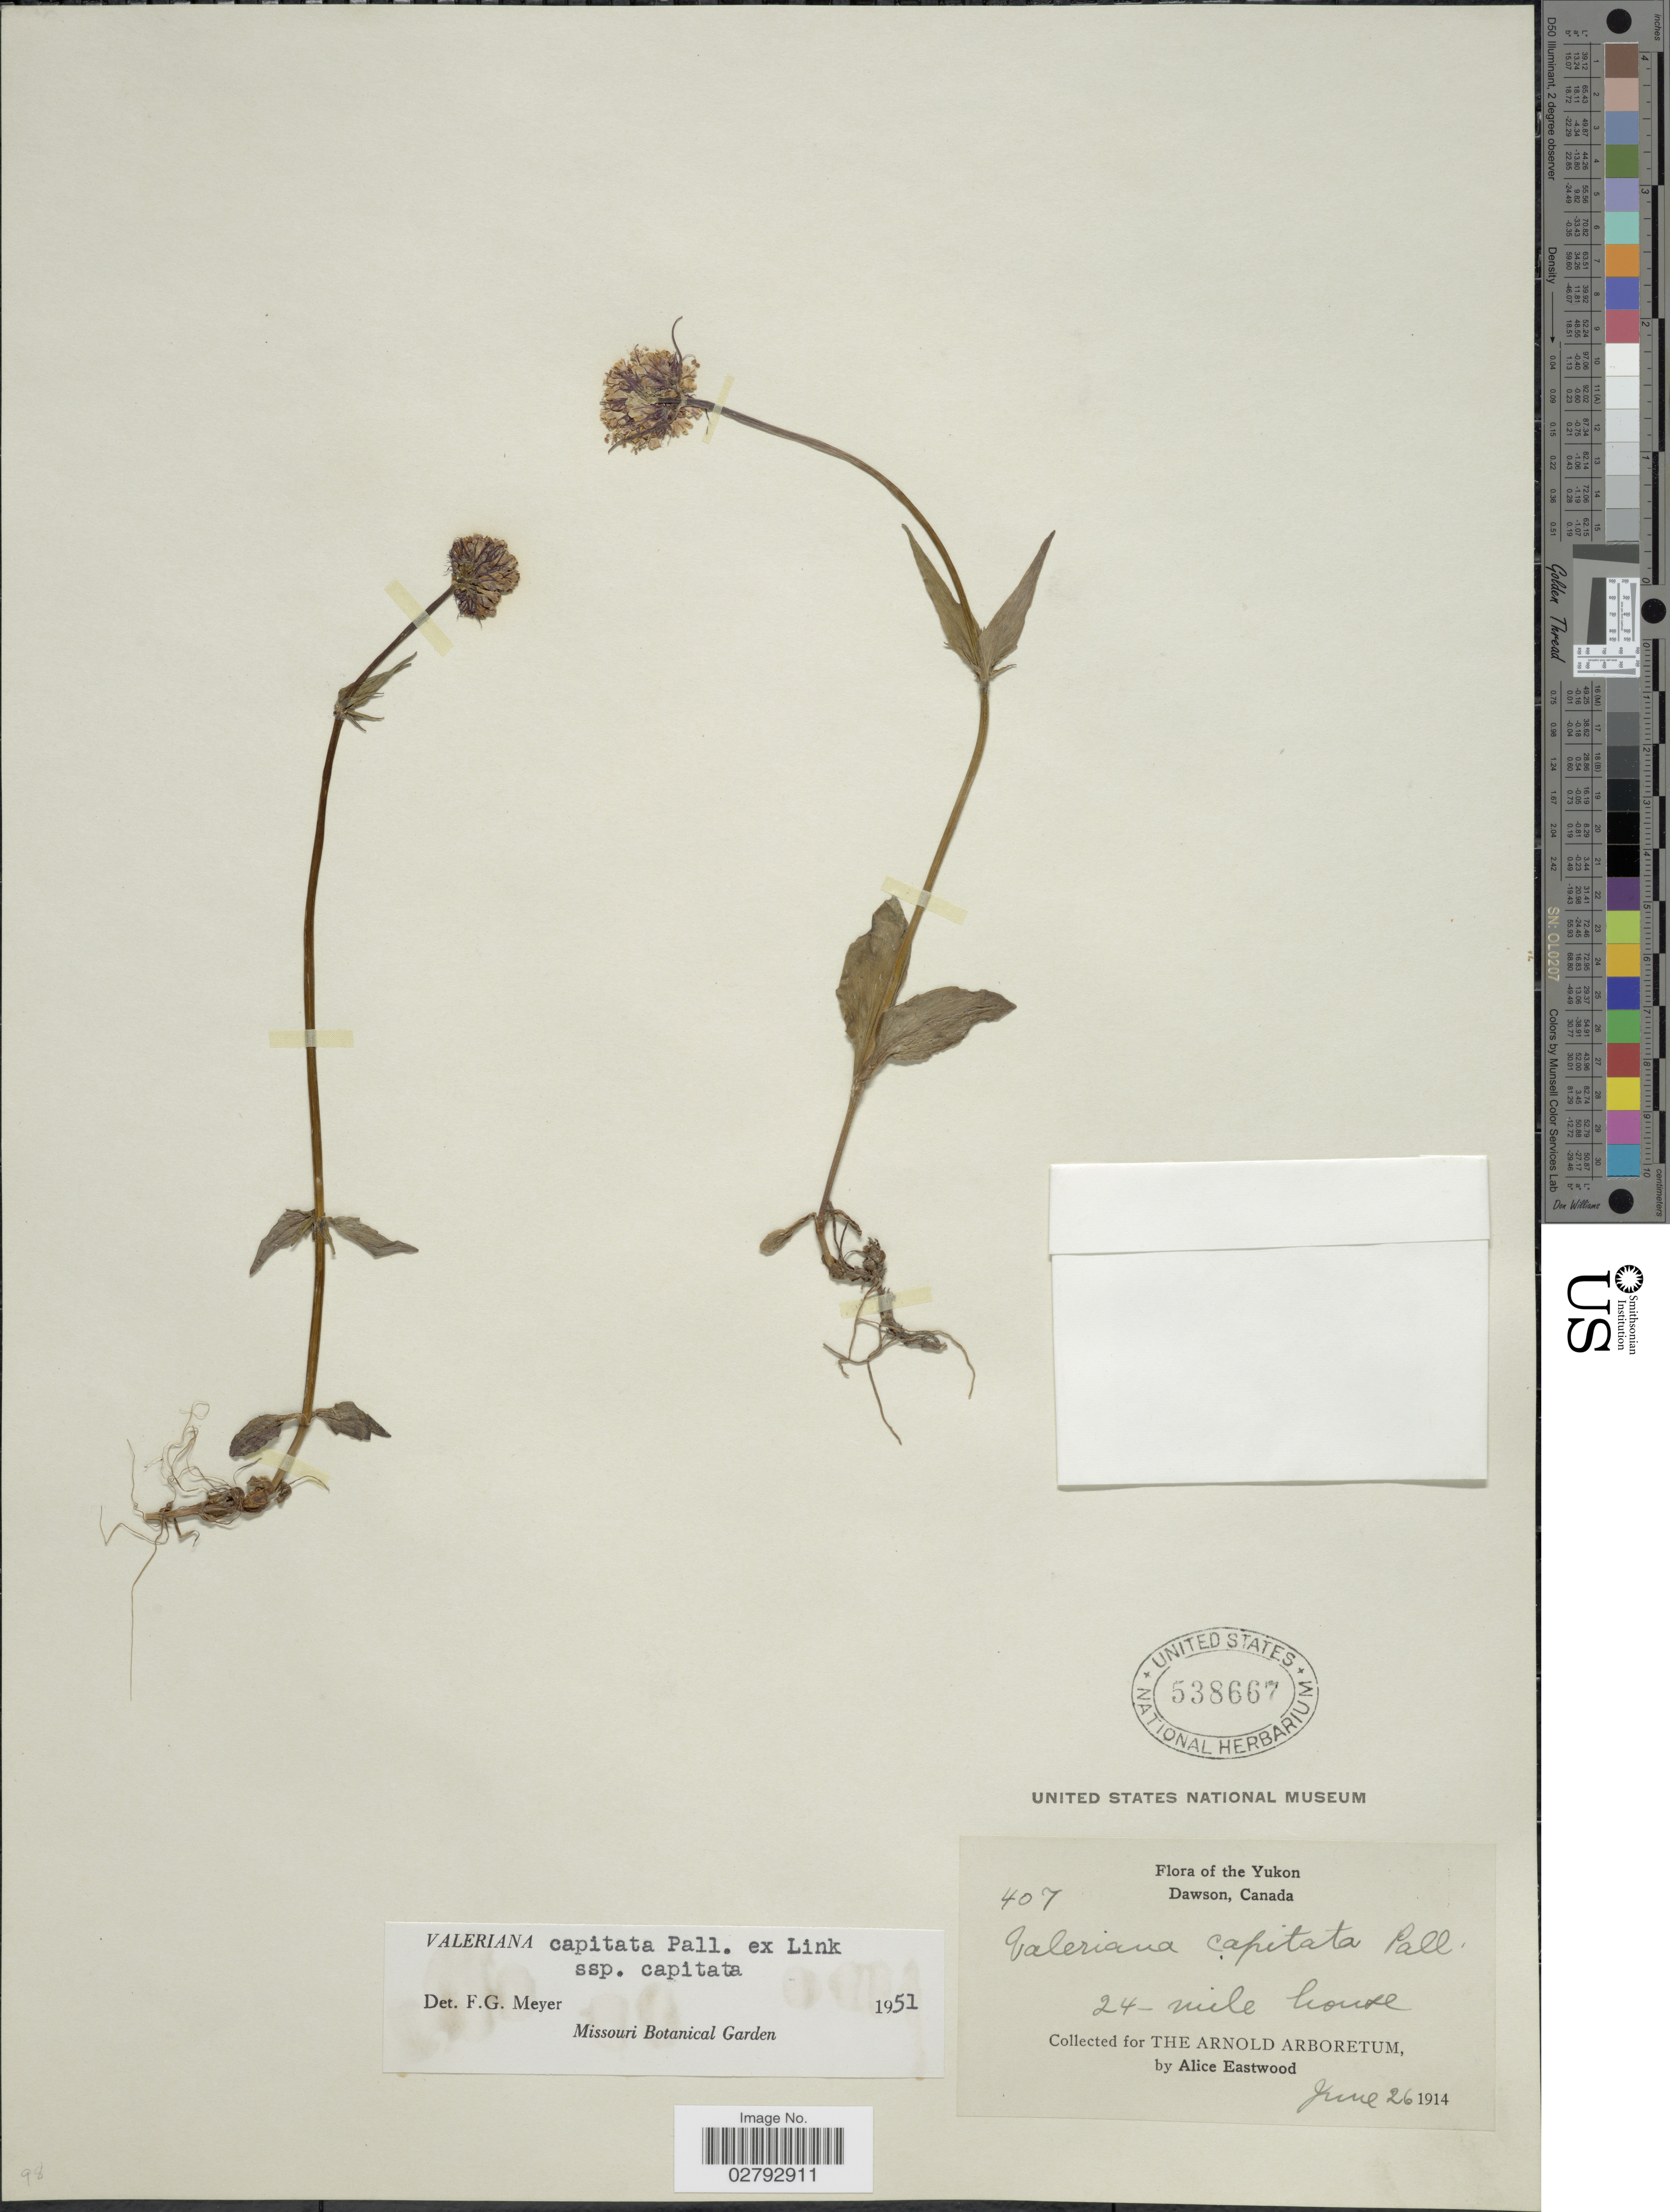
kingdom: Plantae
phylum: Tracheophyta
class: Magnoliopsida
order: Dipsacales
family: Caprifoliaceae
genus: Valeriana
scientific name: Valeriana capitata subsp. capitata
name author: Link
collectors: A. Eastwood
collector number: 407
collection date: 1914-06-26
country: Canada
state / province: Yukon Territory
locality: Yukon. Dawson. 24-mile house.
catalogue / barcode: US 538667